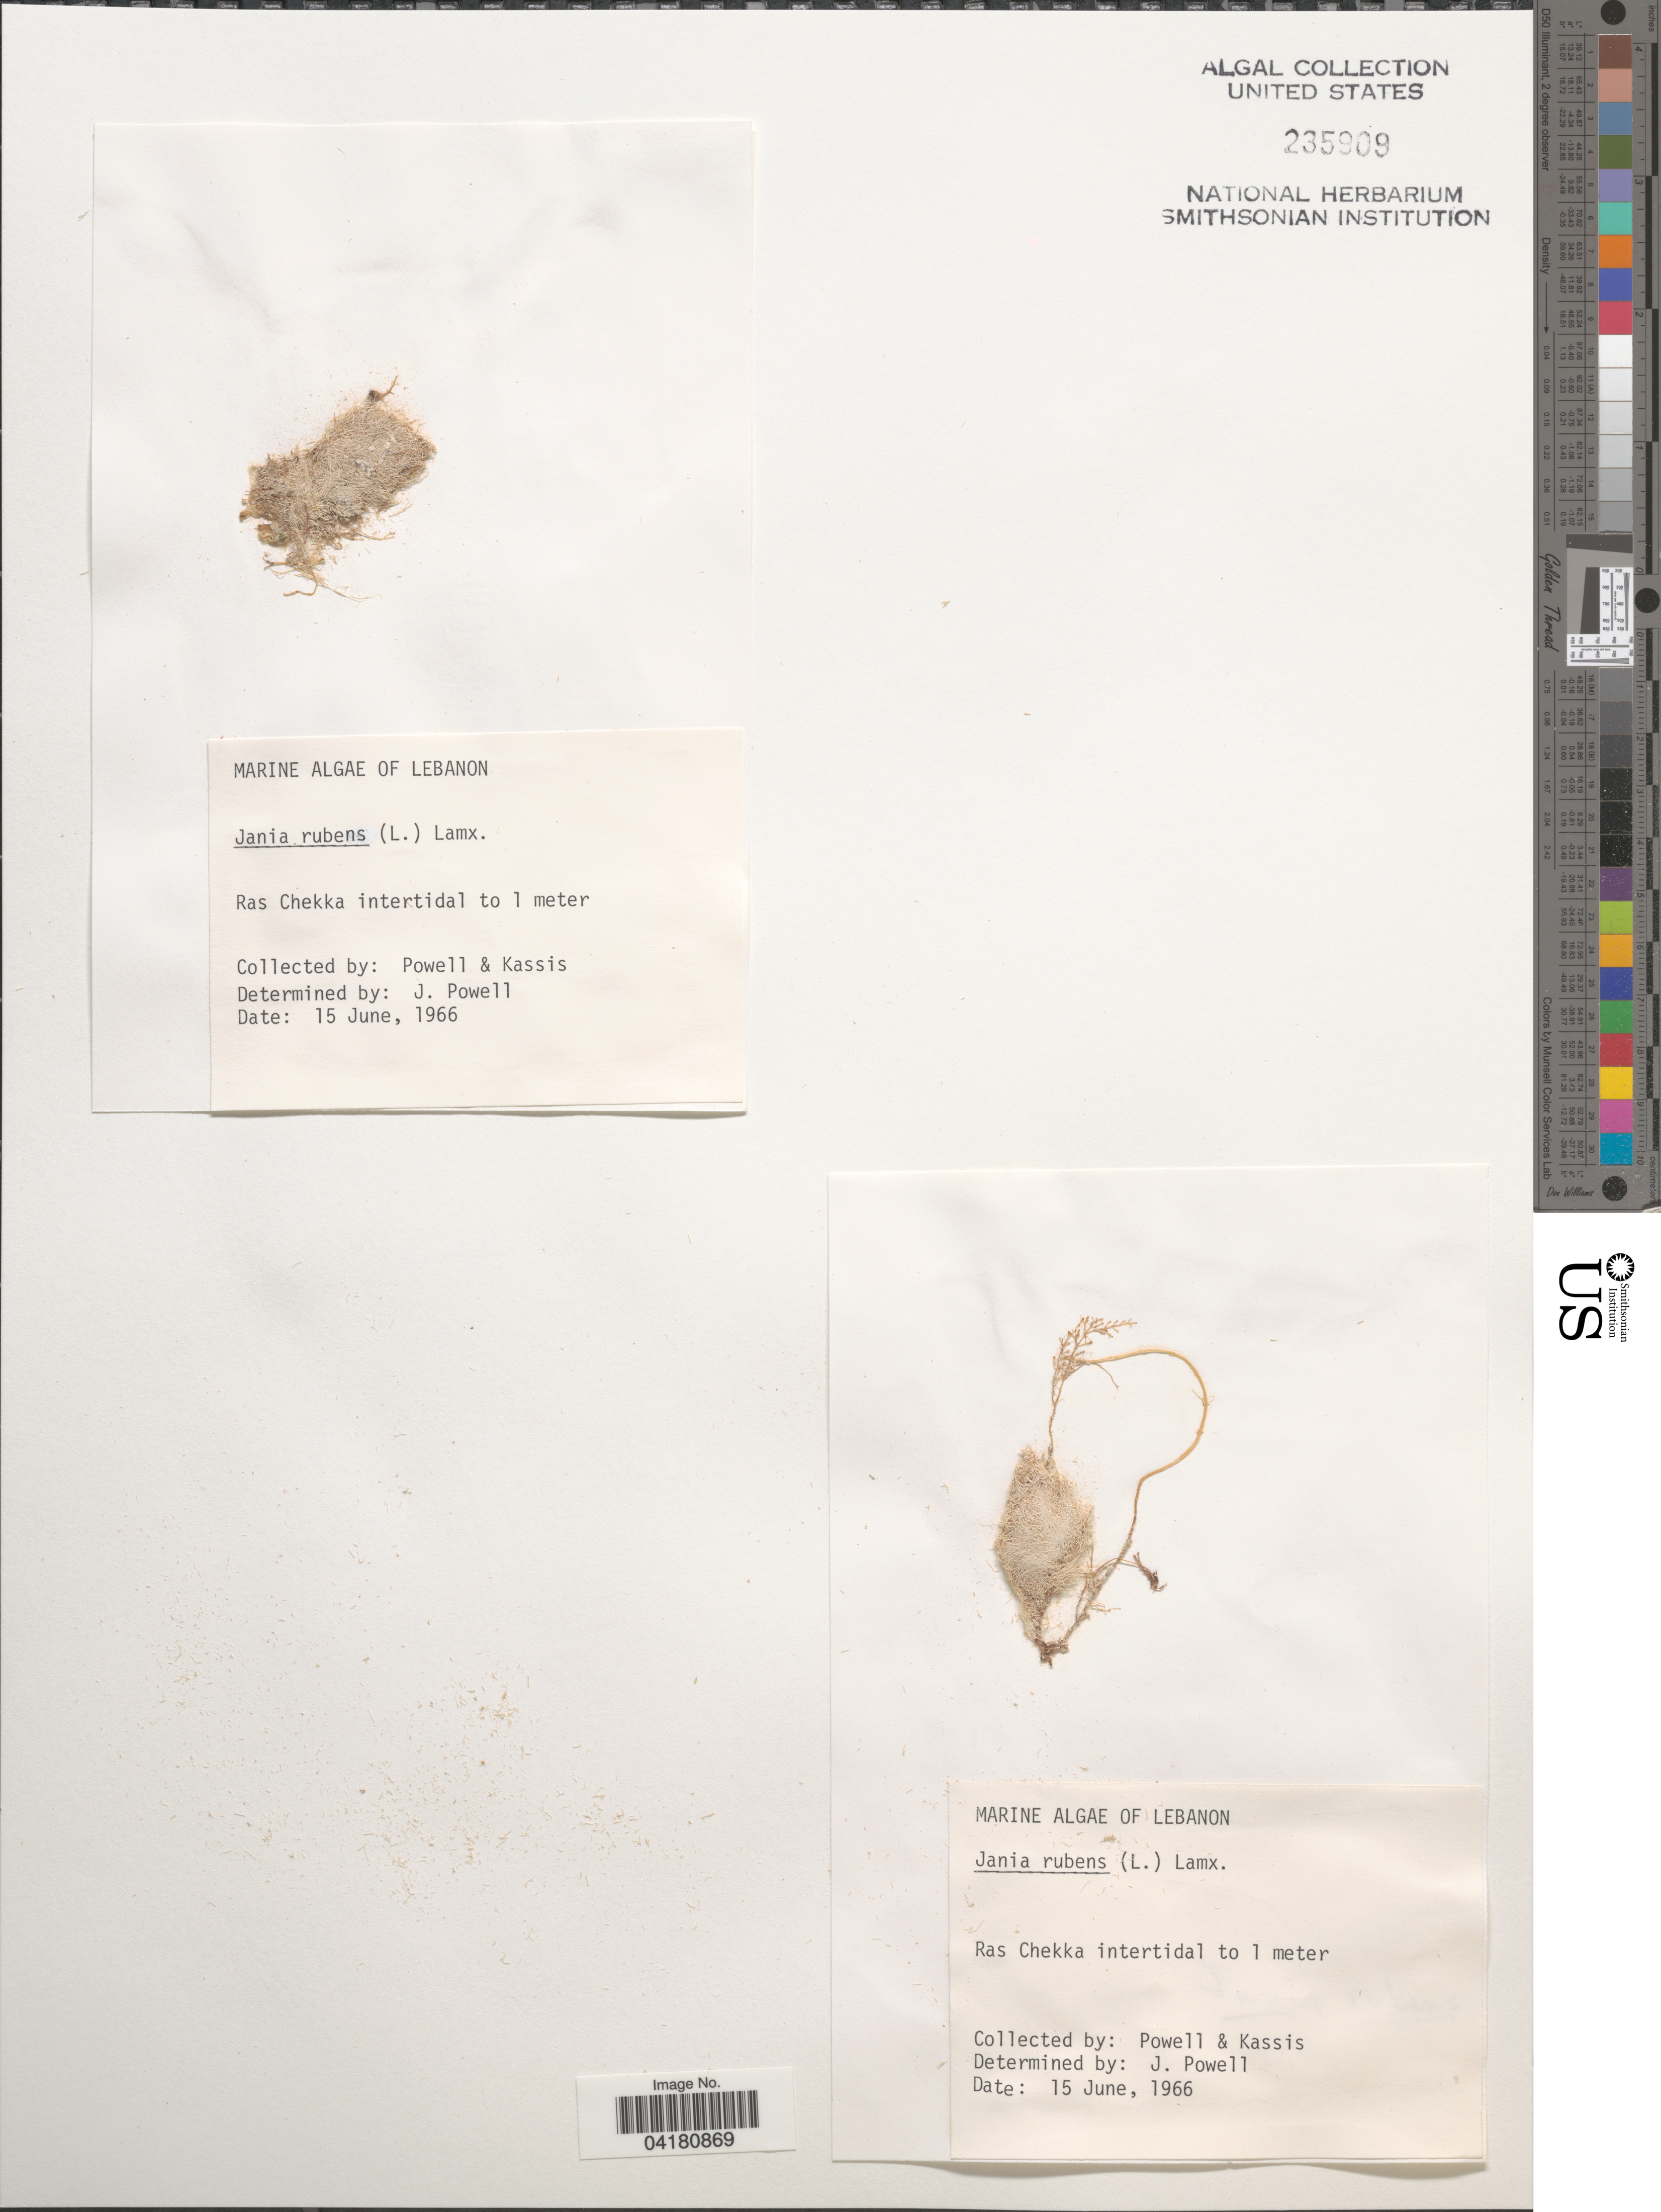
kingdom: Plantae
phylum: Rhodophyta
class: Florideophyceae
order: Corallinales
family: Corallinaceae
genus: Jania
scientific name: Jania rubens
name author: (L.) J.V.Lamouroux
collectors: -. Powell & Kassis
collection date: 1966-06-15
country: Lebanon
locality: Ras Chekka intertidal to 1 meter.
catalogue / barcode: US 235909